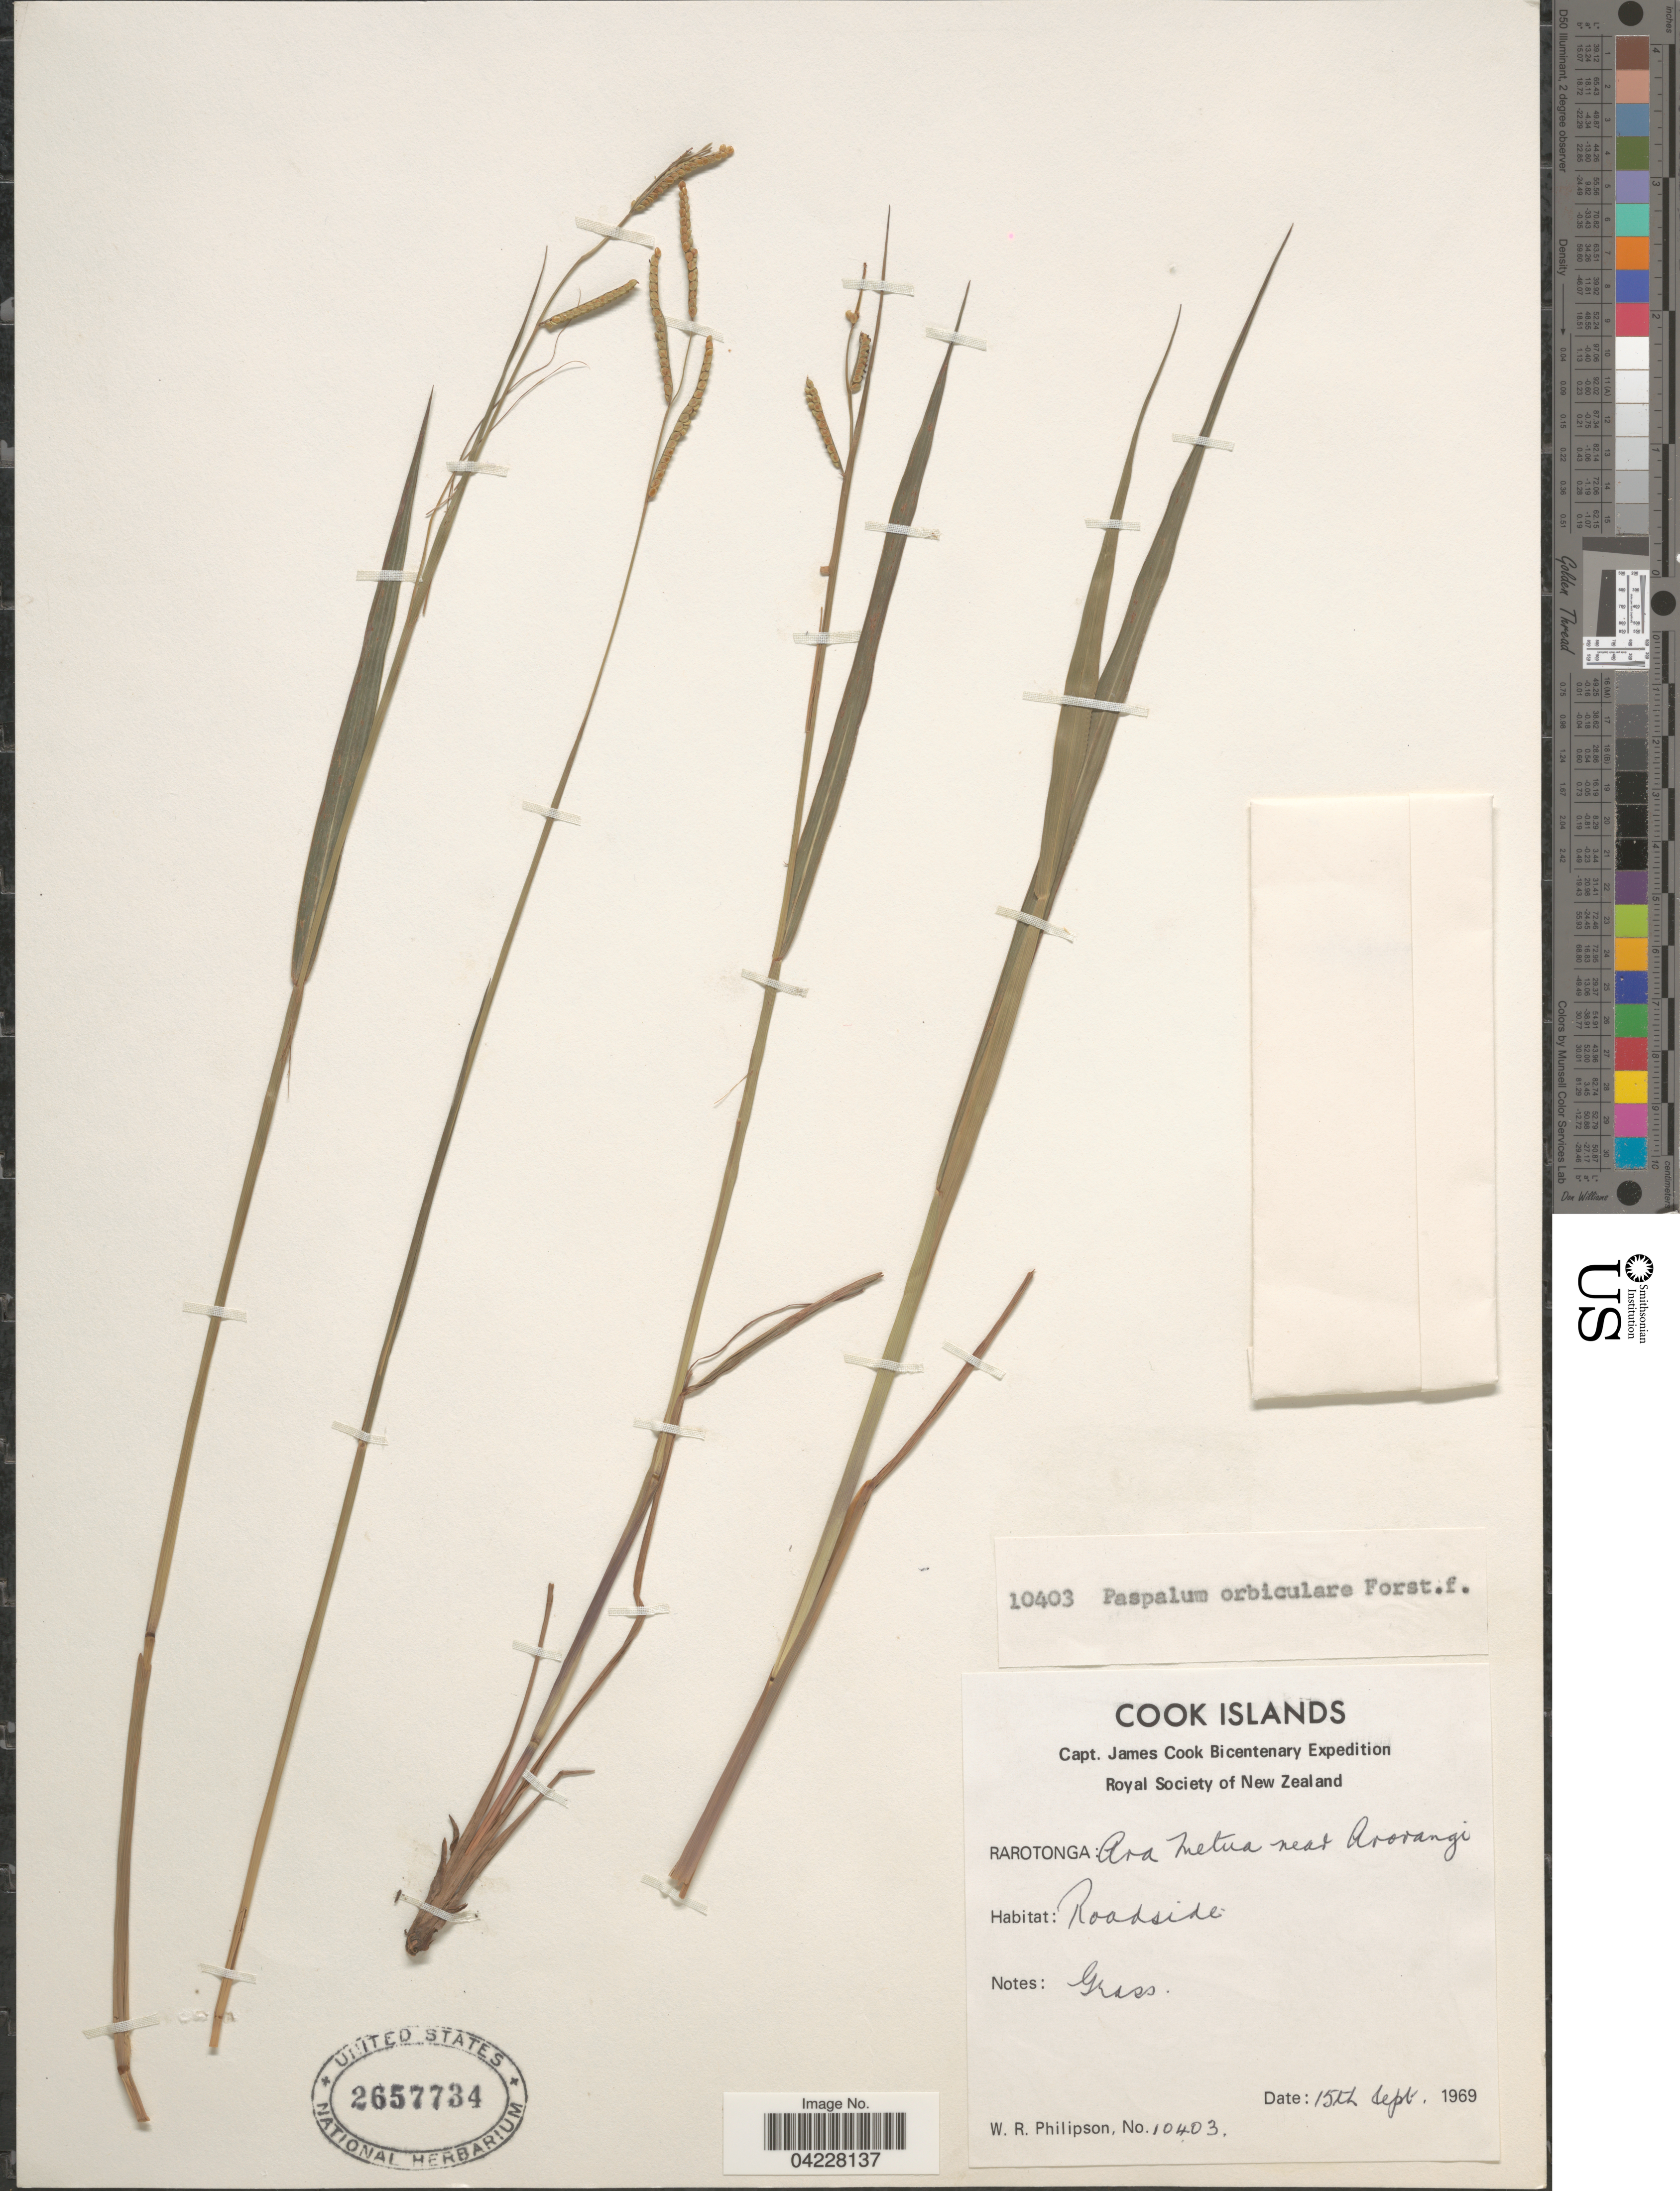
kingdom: Plantae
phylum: Tracheophyta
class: Liliopsida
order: Poales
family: Poaceae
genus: Paspalum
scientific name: Paspalum orbiculare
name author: G. Forst.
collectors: W. R. Philipson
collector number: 10403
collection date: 1969-09-15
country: Cook Islands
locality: Capt. James Cook Bicentenary Expedition. Rarotonga: Ara Metua near Arorangi.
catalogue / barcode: US 2657734